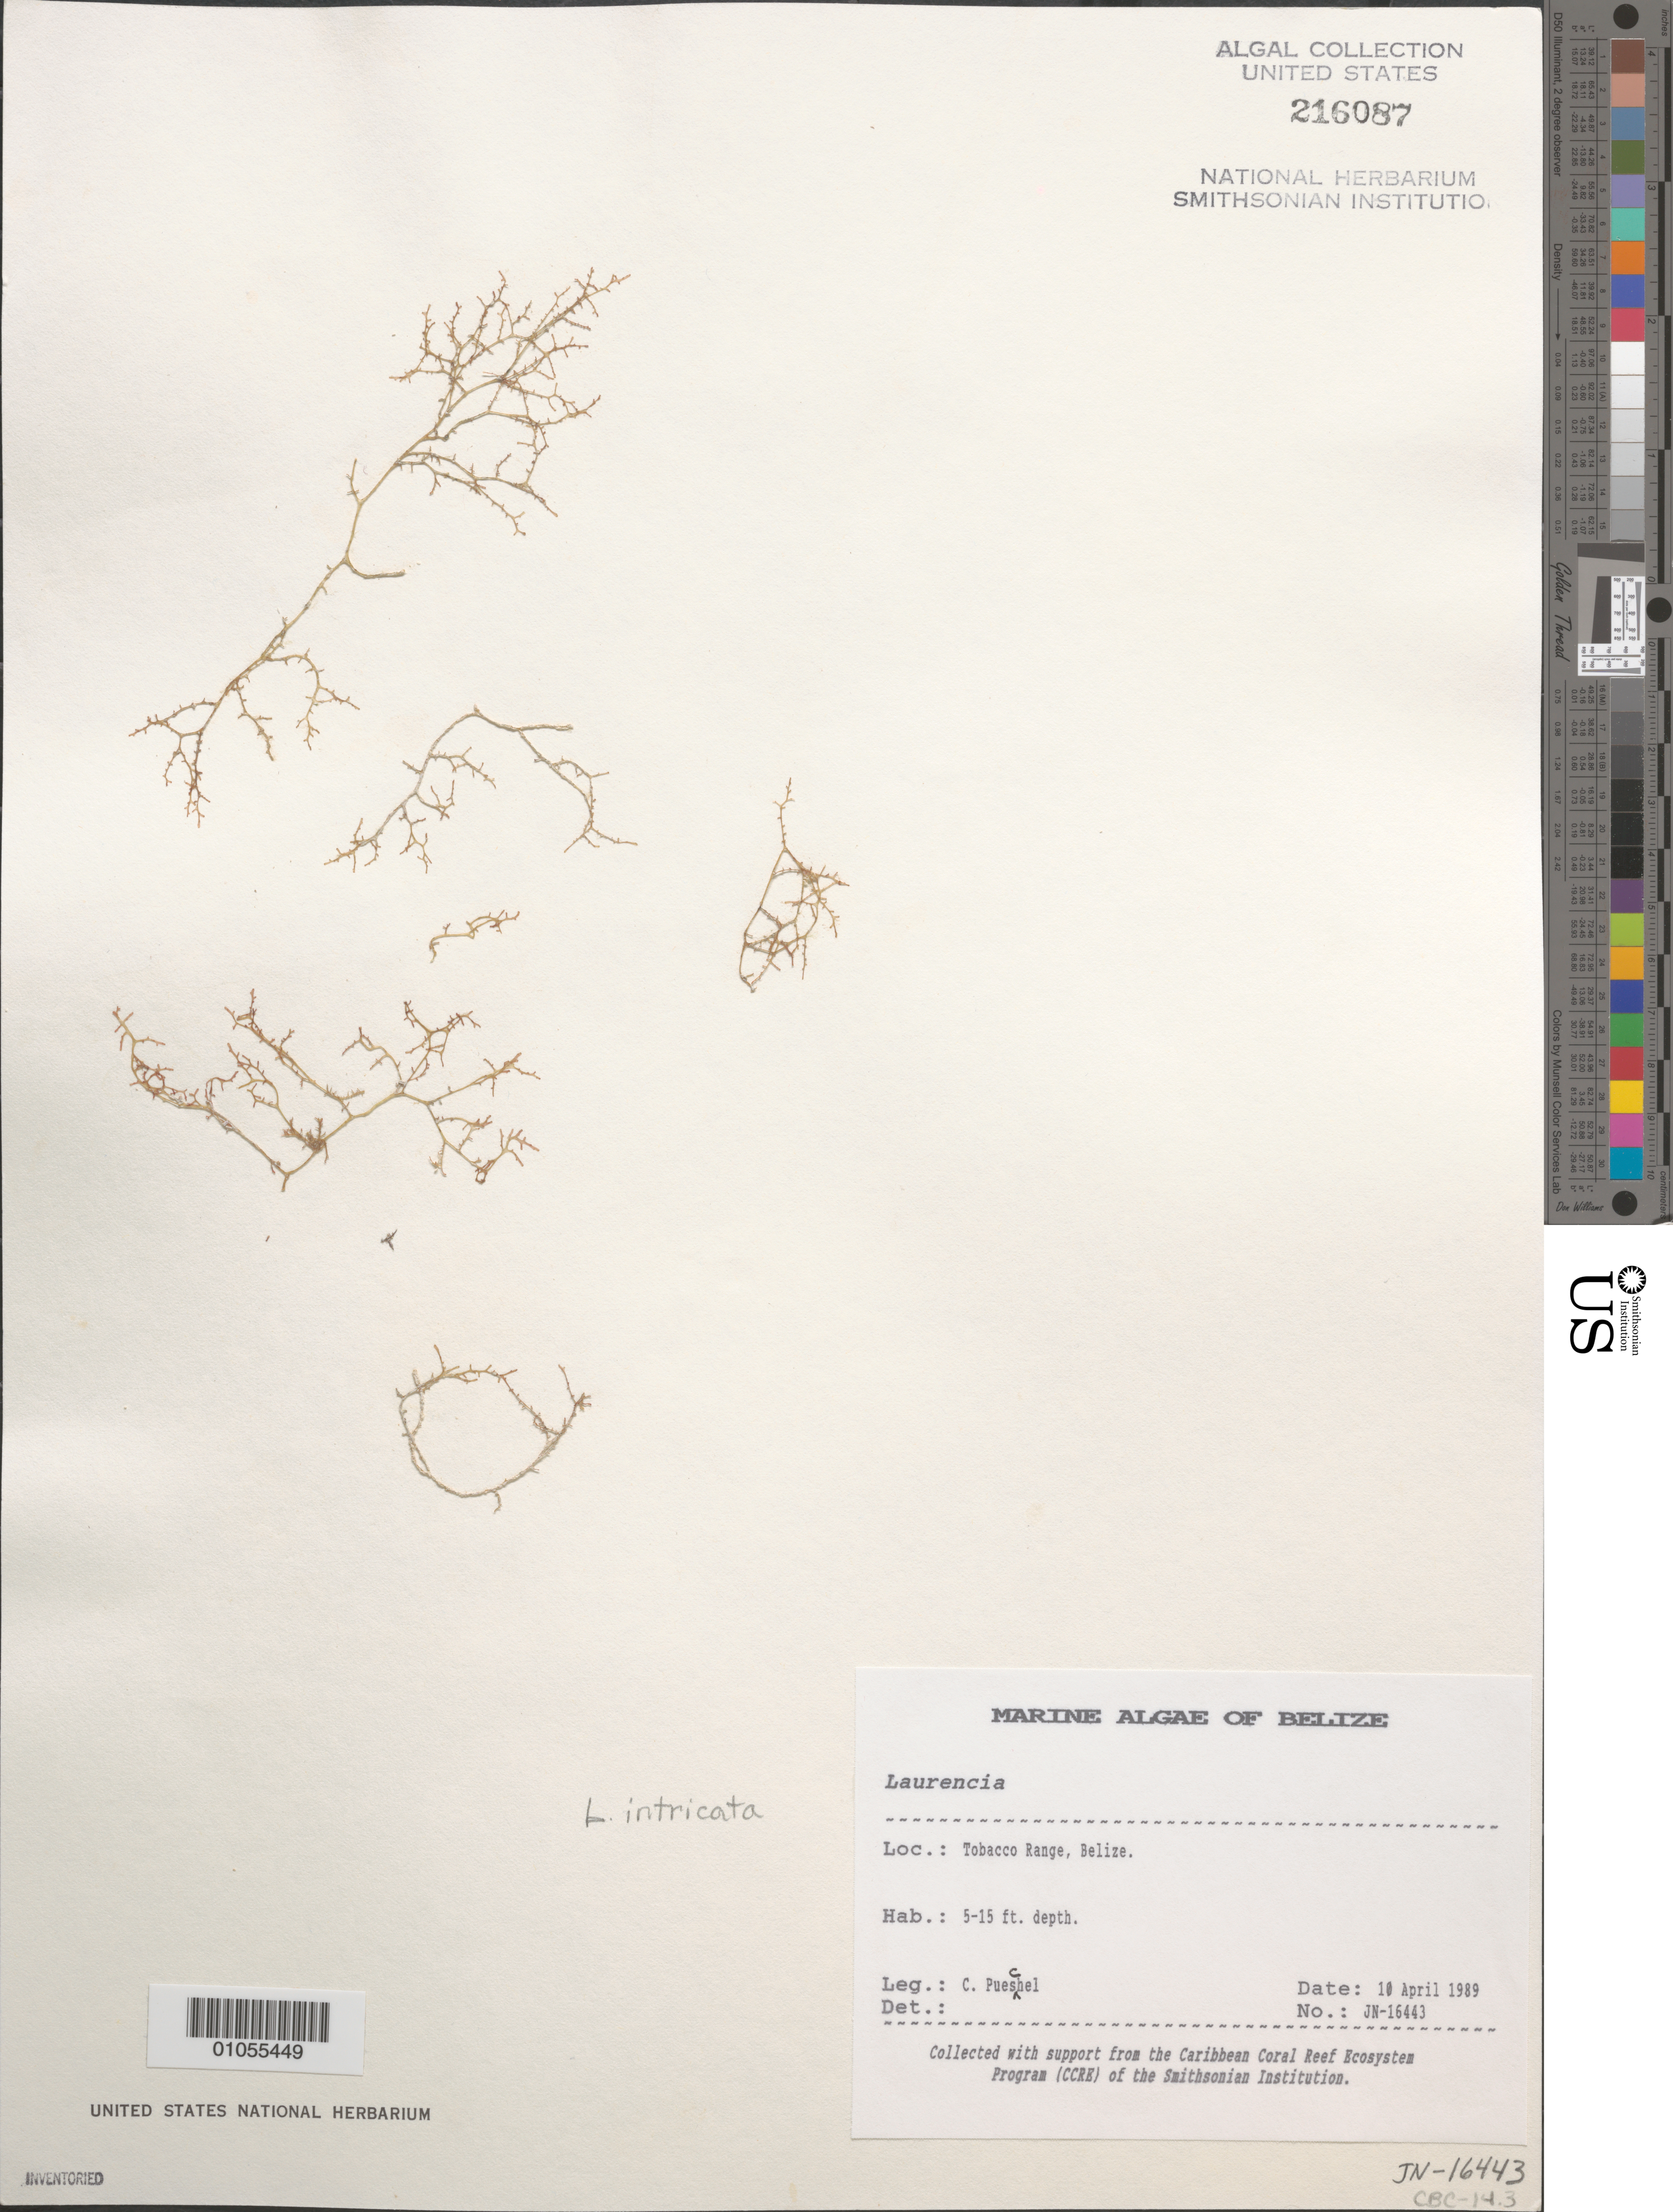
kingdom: Plantae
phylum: Rhodophyta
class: Florideophyceae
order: Ceramiales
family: Rhodomelaceae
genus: Laurencia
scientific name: Laurencia intricata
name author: J.V.Lamouroux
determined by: Norris, James N.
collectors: C. Pueschel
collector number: JN-16443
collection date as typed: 10 Apr 1989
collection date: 1989-04-10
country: Belize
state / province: Stann Creek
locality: Tobacco Range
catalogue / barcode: US 216087